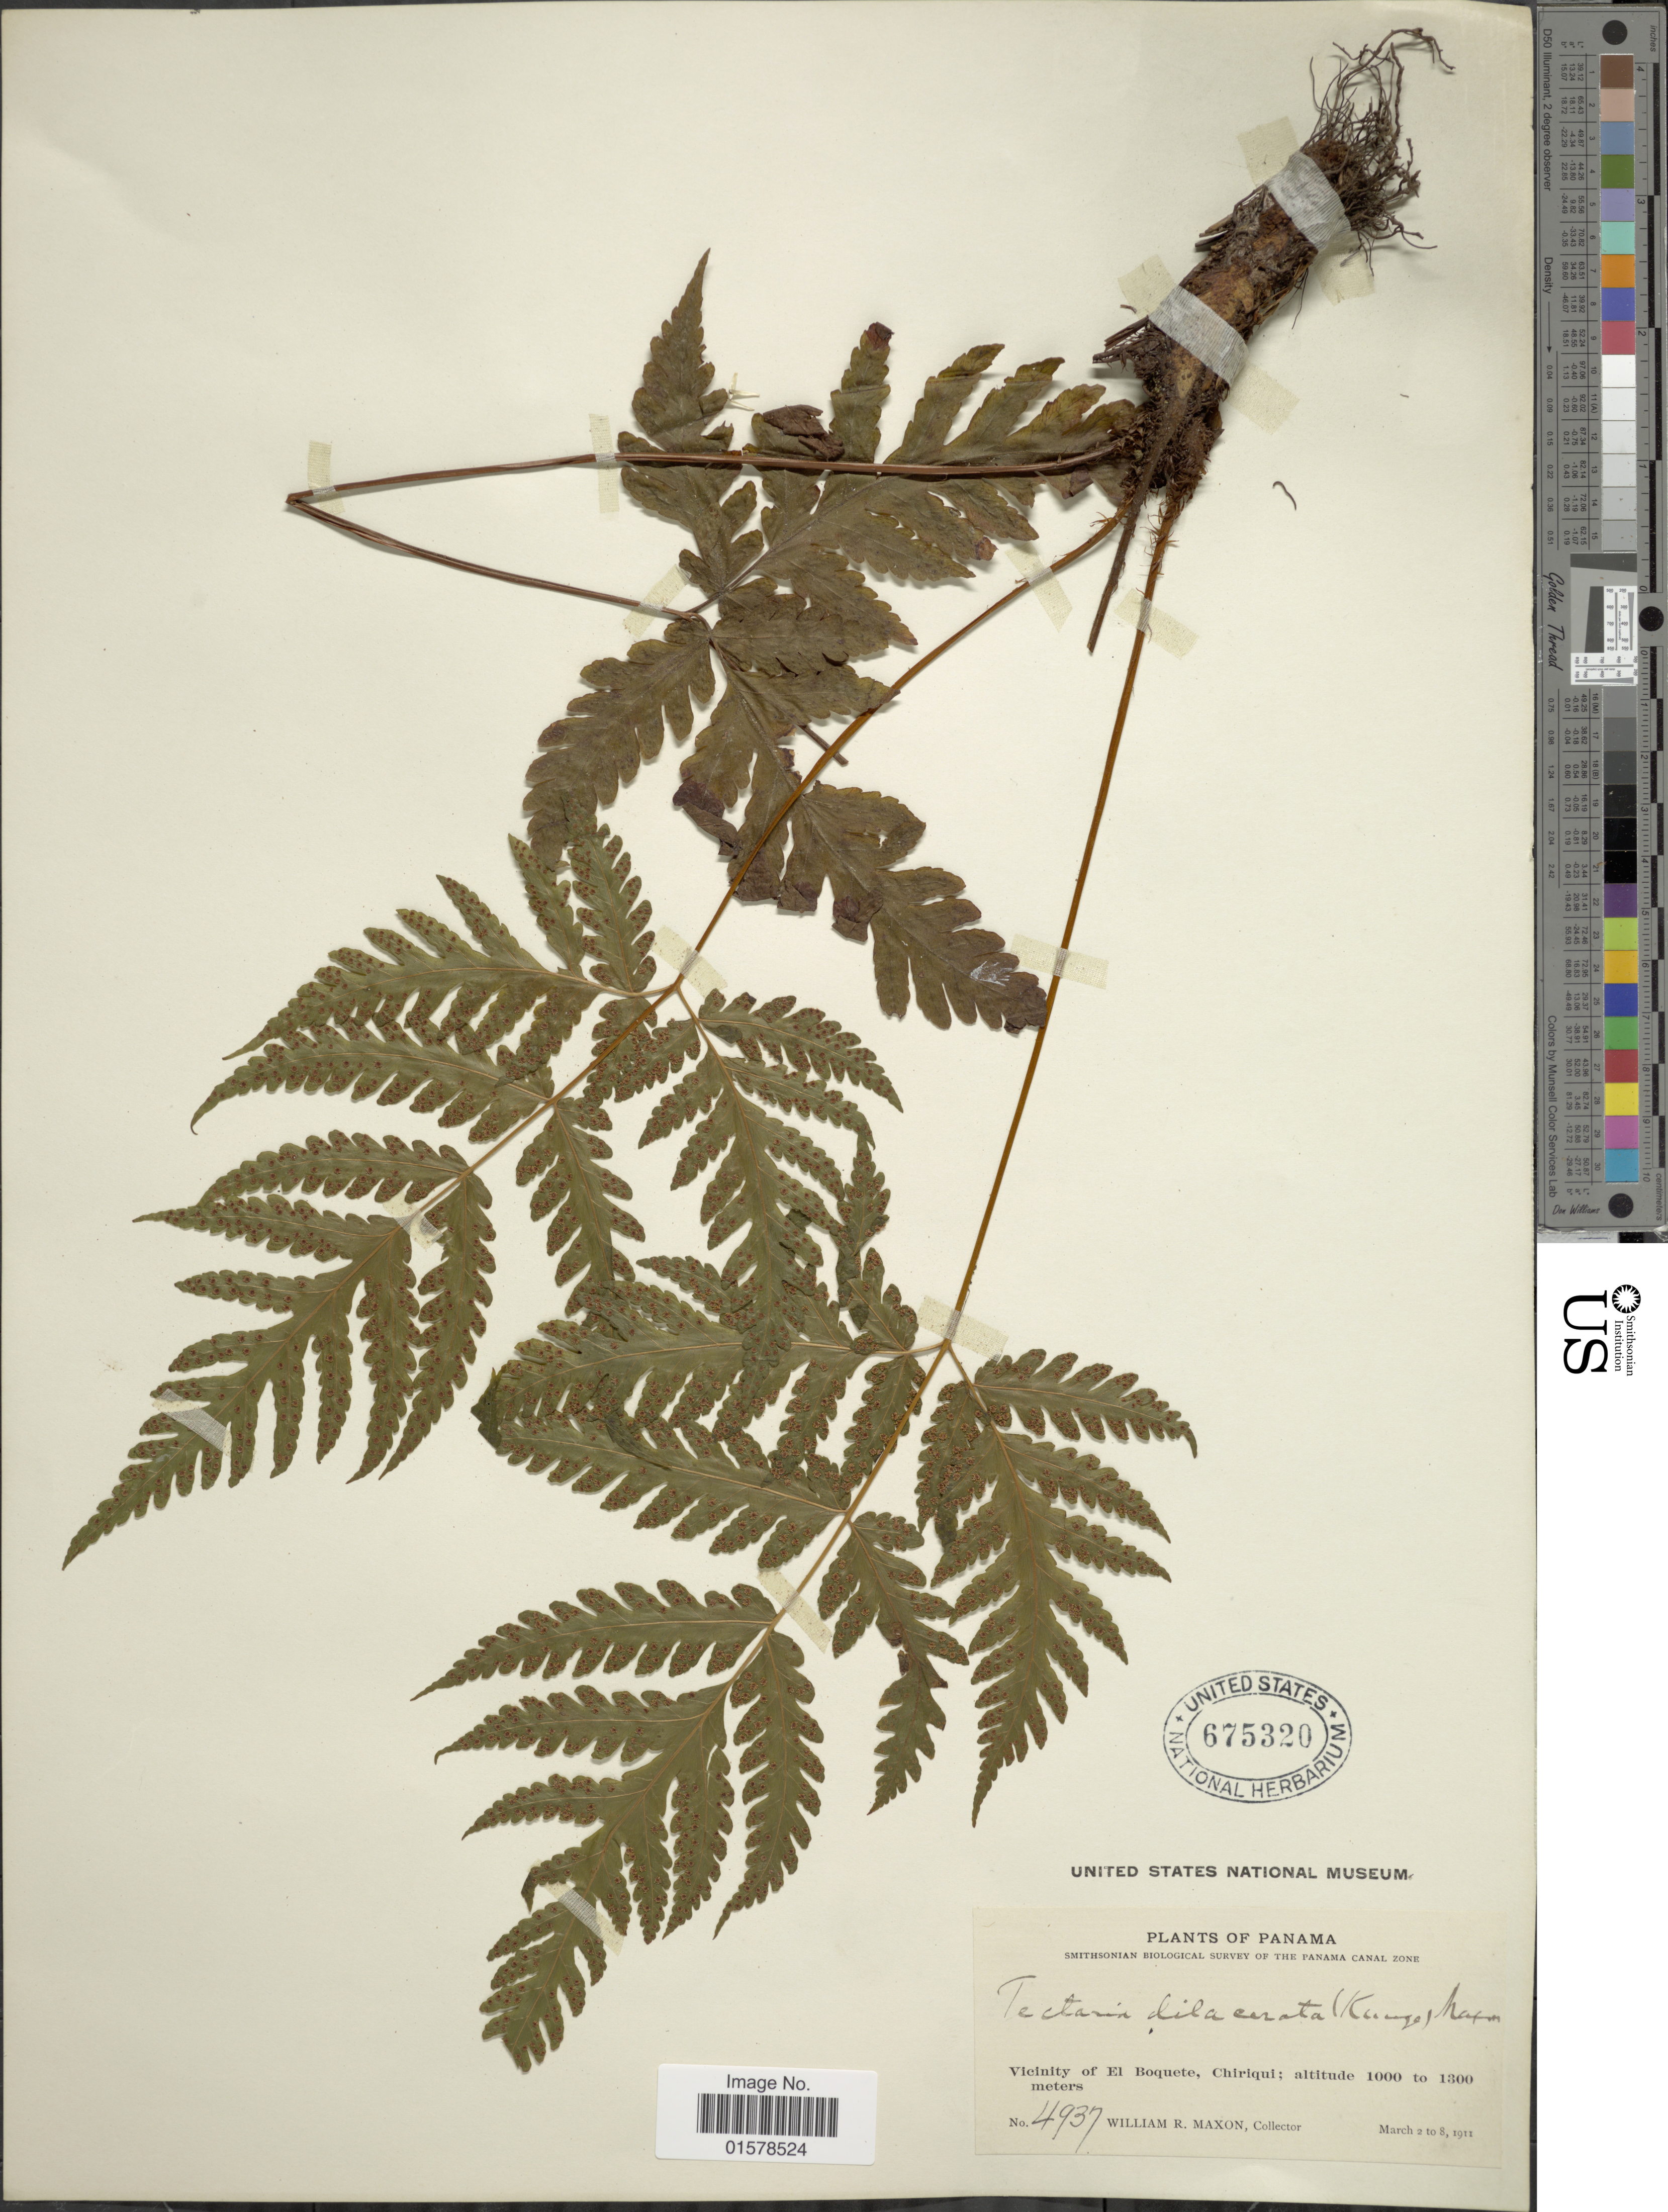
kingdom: Plantae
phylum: Tracheophyta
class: Polypodiopsida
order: Polypodiales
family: Tectariaceae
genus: Tectaria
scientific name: Tectaria mexicana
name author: (Fée) C.V. Morton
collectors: W. R. Maxon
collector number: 4937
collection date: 1911-03-02/1911-03-08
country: Panama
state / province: Chiriqui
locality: Vicinity of El Boquete, Chiriqui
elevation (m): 1000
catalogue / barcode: US 675320